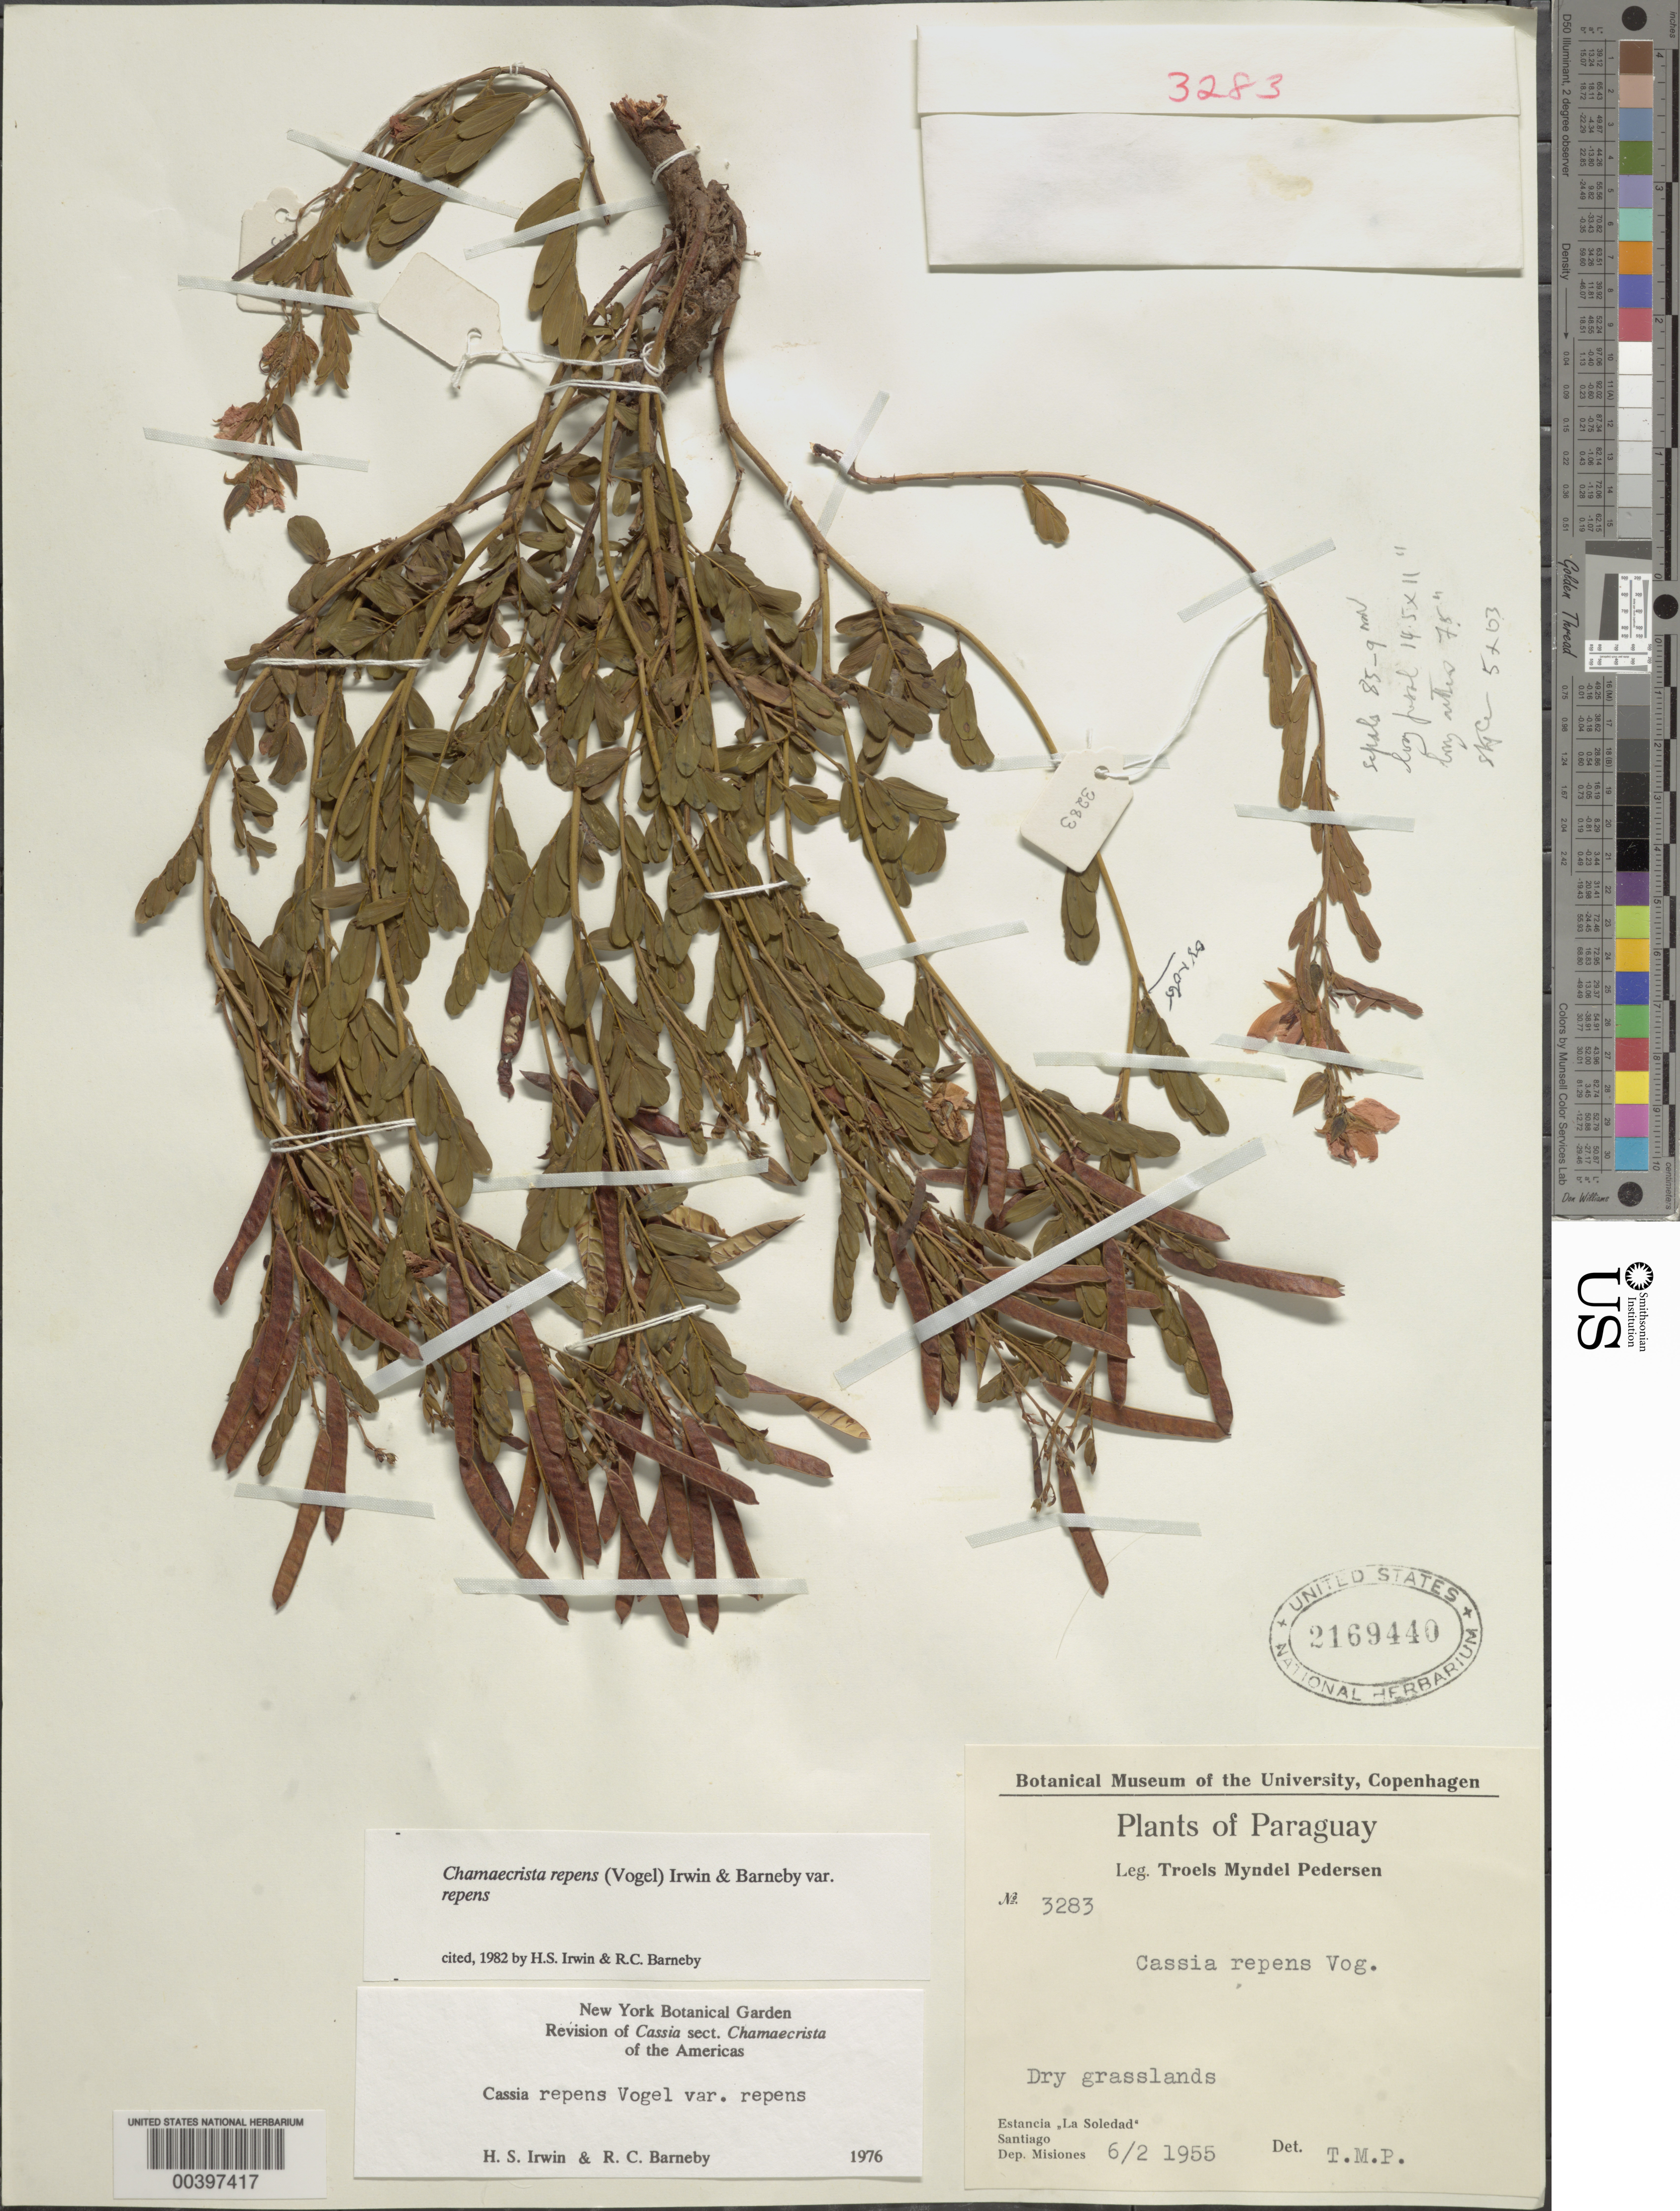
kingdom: Plantae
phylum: Tracheophyta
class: Magnoliopsida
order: Fabales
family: Fabaceae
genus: Chamaecrista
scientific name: Chamaecrista repens var. repens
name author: (Vogel) H.S. Irwin & Barneby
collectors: T. M. Pedersen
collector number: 3283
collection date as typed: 06 Feb 1955 or 02 Jun 1955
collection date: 1955-02-06 or 1955-06-02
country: Paraguay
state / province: Misiones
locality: Santiago, estacia "la soledad"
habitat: Dry grasslands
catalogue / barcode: US 2169440